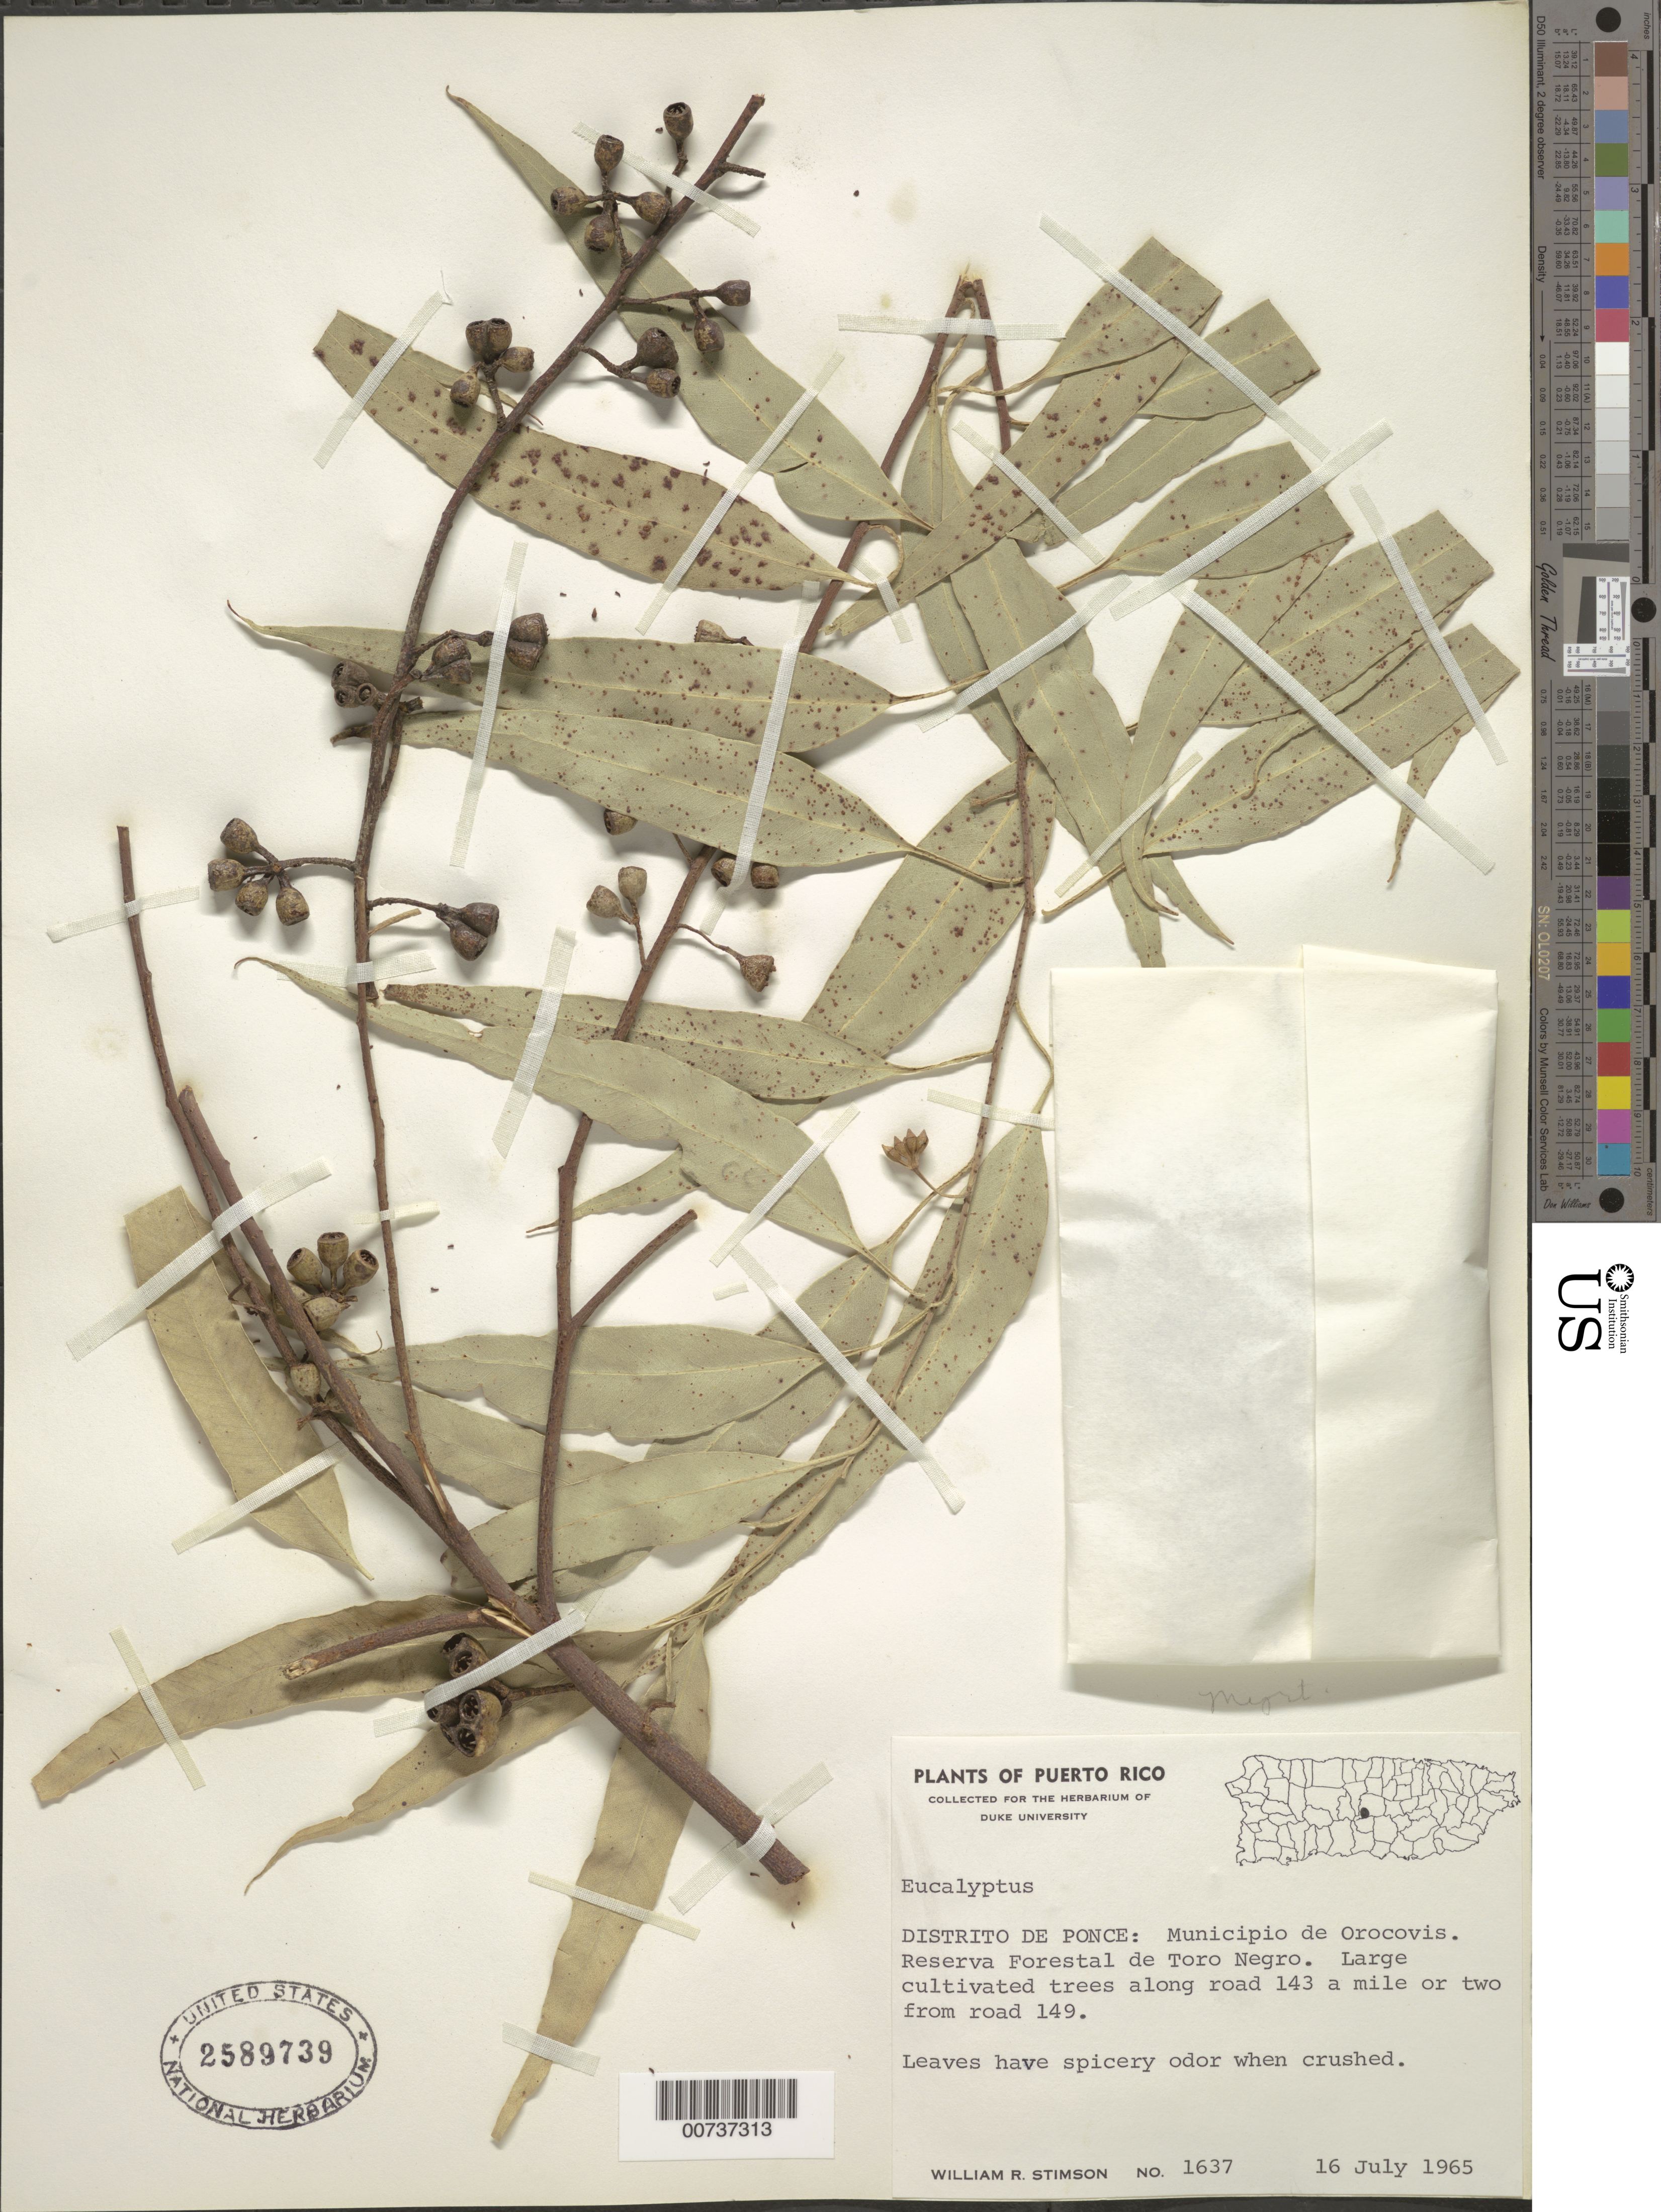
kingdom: Plantae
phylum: Tracheophyta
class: Magnoliopsida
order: Myrtales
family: Myrtaceae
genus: Eucalyptus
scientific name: Eucalyptus sp.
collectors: W. R. Stimson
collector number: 1637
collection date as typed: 16 Jul 1965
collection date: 1965-07-16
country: Puerto Rico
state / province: Ponce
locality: Mun. Orocovis. Reserva Forestal de Toro Negro. Large cultivated trees along road 143 a mile or two from Road 149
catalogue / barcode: US 2589739